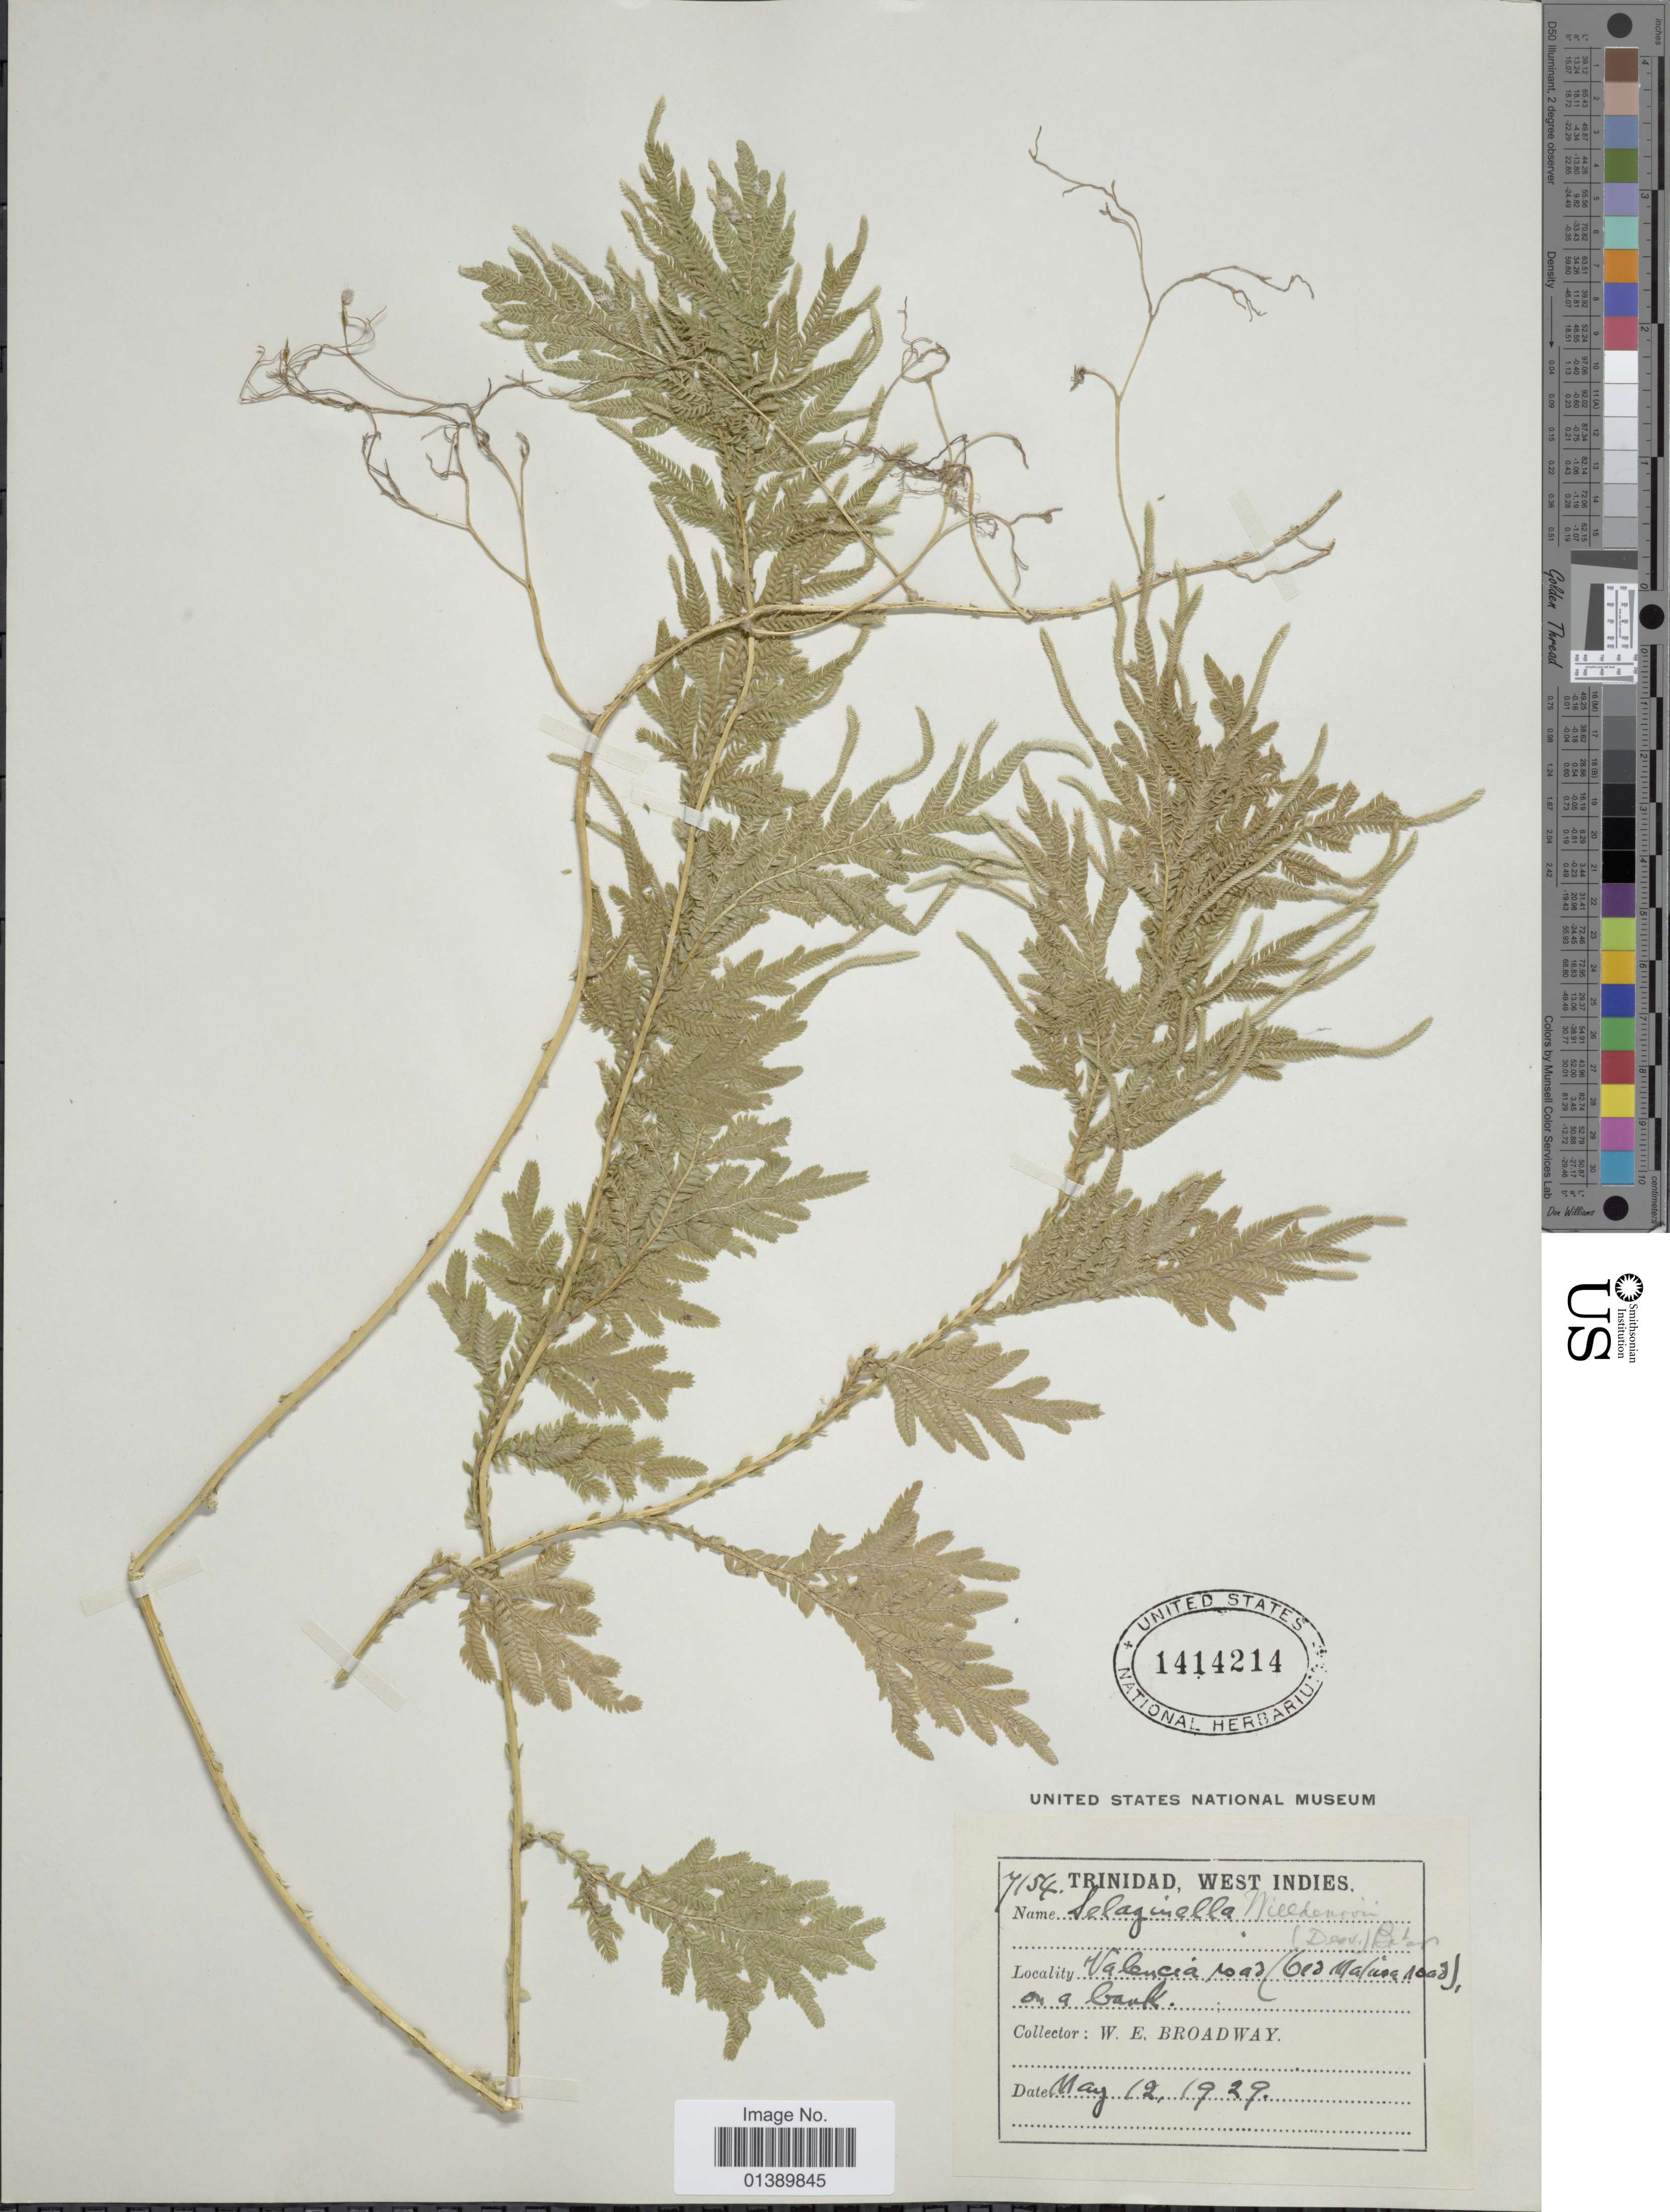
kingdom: Plantae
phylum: Tracheophyta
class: Lycopodiopsida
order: Selaginellales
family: Selaginellaceae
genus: Selaginella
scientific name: Selaginella plana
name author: (Desv. ex Poir.) Hieron.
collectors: W. E. Broadway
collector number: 7154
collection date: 1929-05-12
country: Trinidad and Tobago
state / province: Trinidad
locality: West Indies, Valencia road (Old Malina Road on a bank) [interpreted]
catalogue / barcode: US 1414214